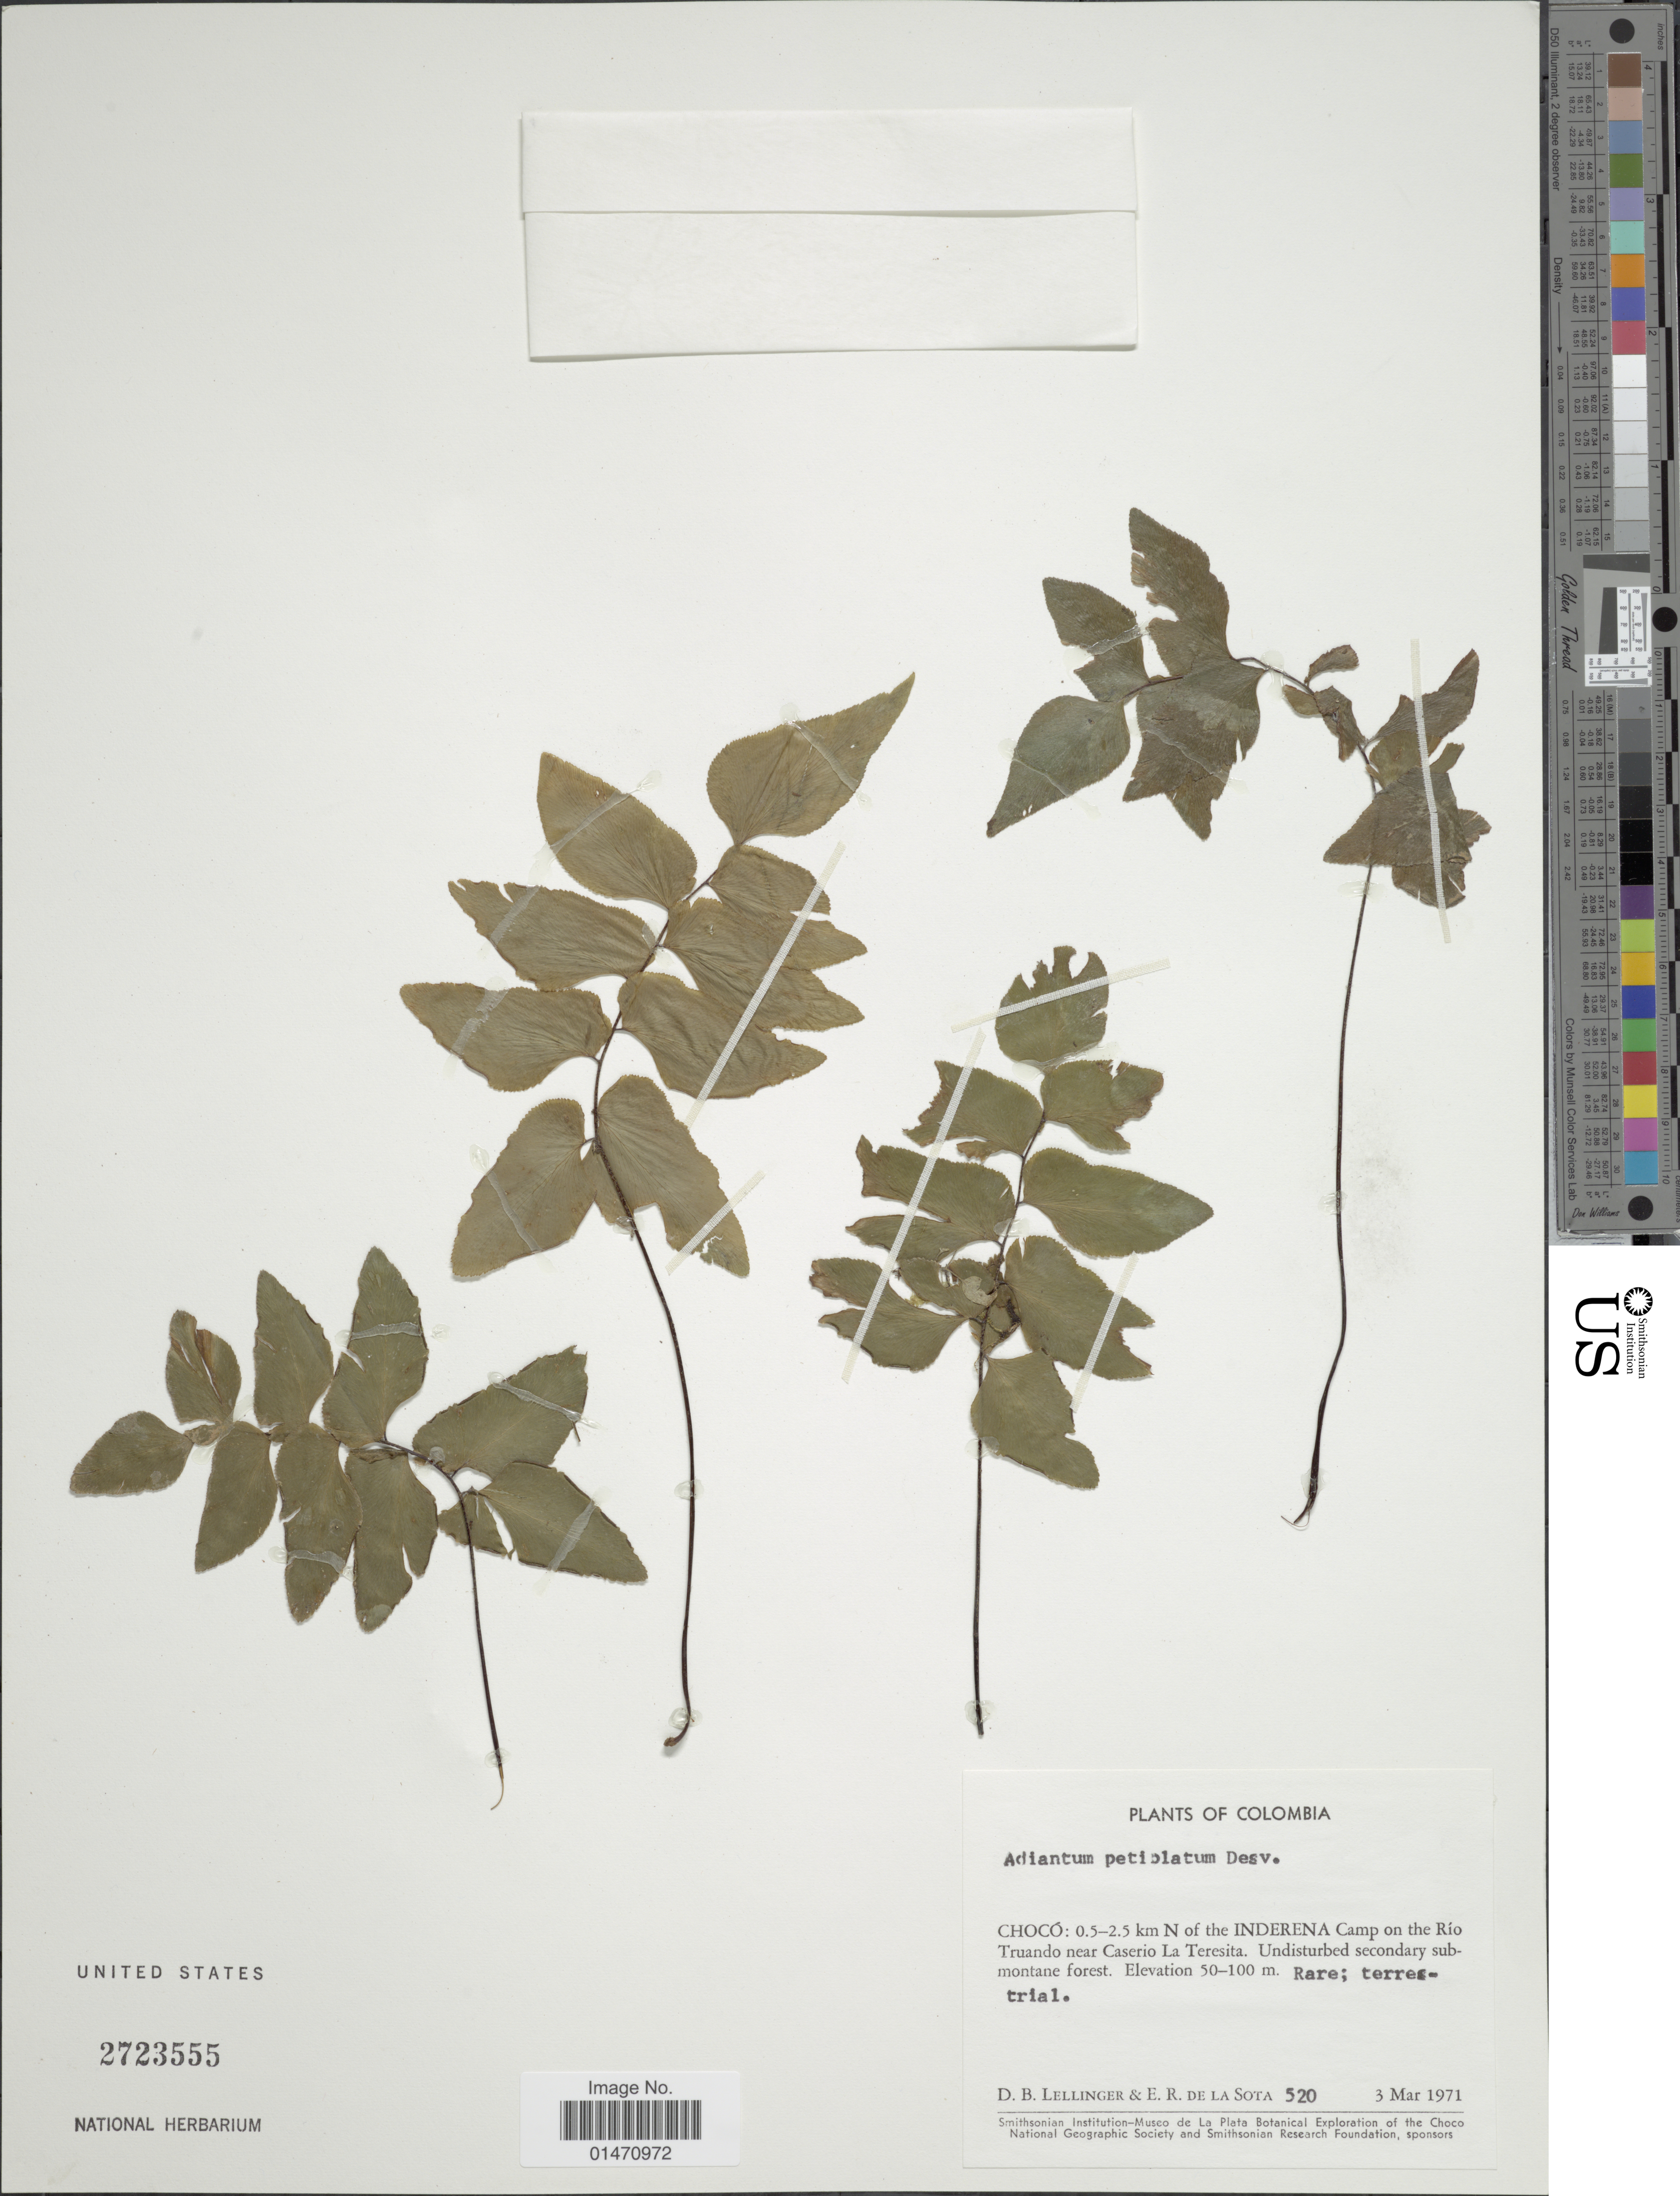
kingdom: Plantae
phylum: Tracheophyta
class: Polypodiopsida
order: Polypodiales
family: Pteridaceae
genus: Adiantum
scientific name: Adiantum petiolatum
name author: Desv.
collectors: D. B. Lellinger & E. R. de la Sota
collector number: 520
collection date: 1971-03-03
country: Colombia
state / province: Chocó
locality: Chocó: 0.5-2.5km N of the Iderena camp on the Rio Truando near Caserio La Teresita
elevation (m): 50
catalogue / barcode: US 2723555